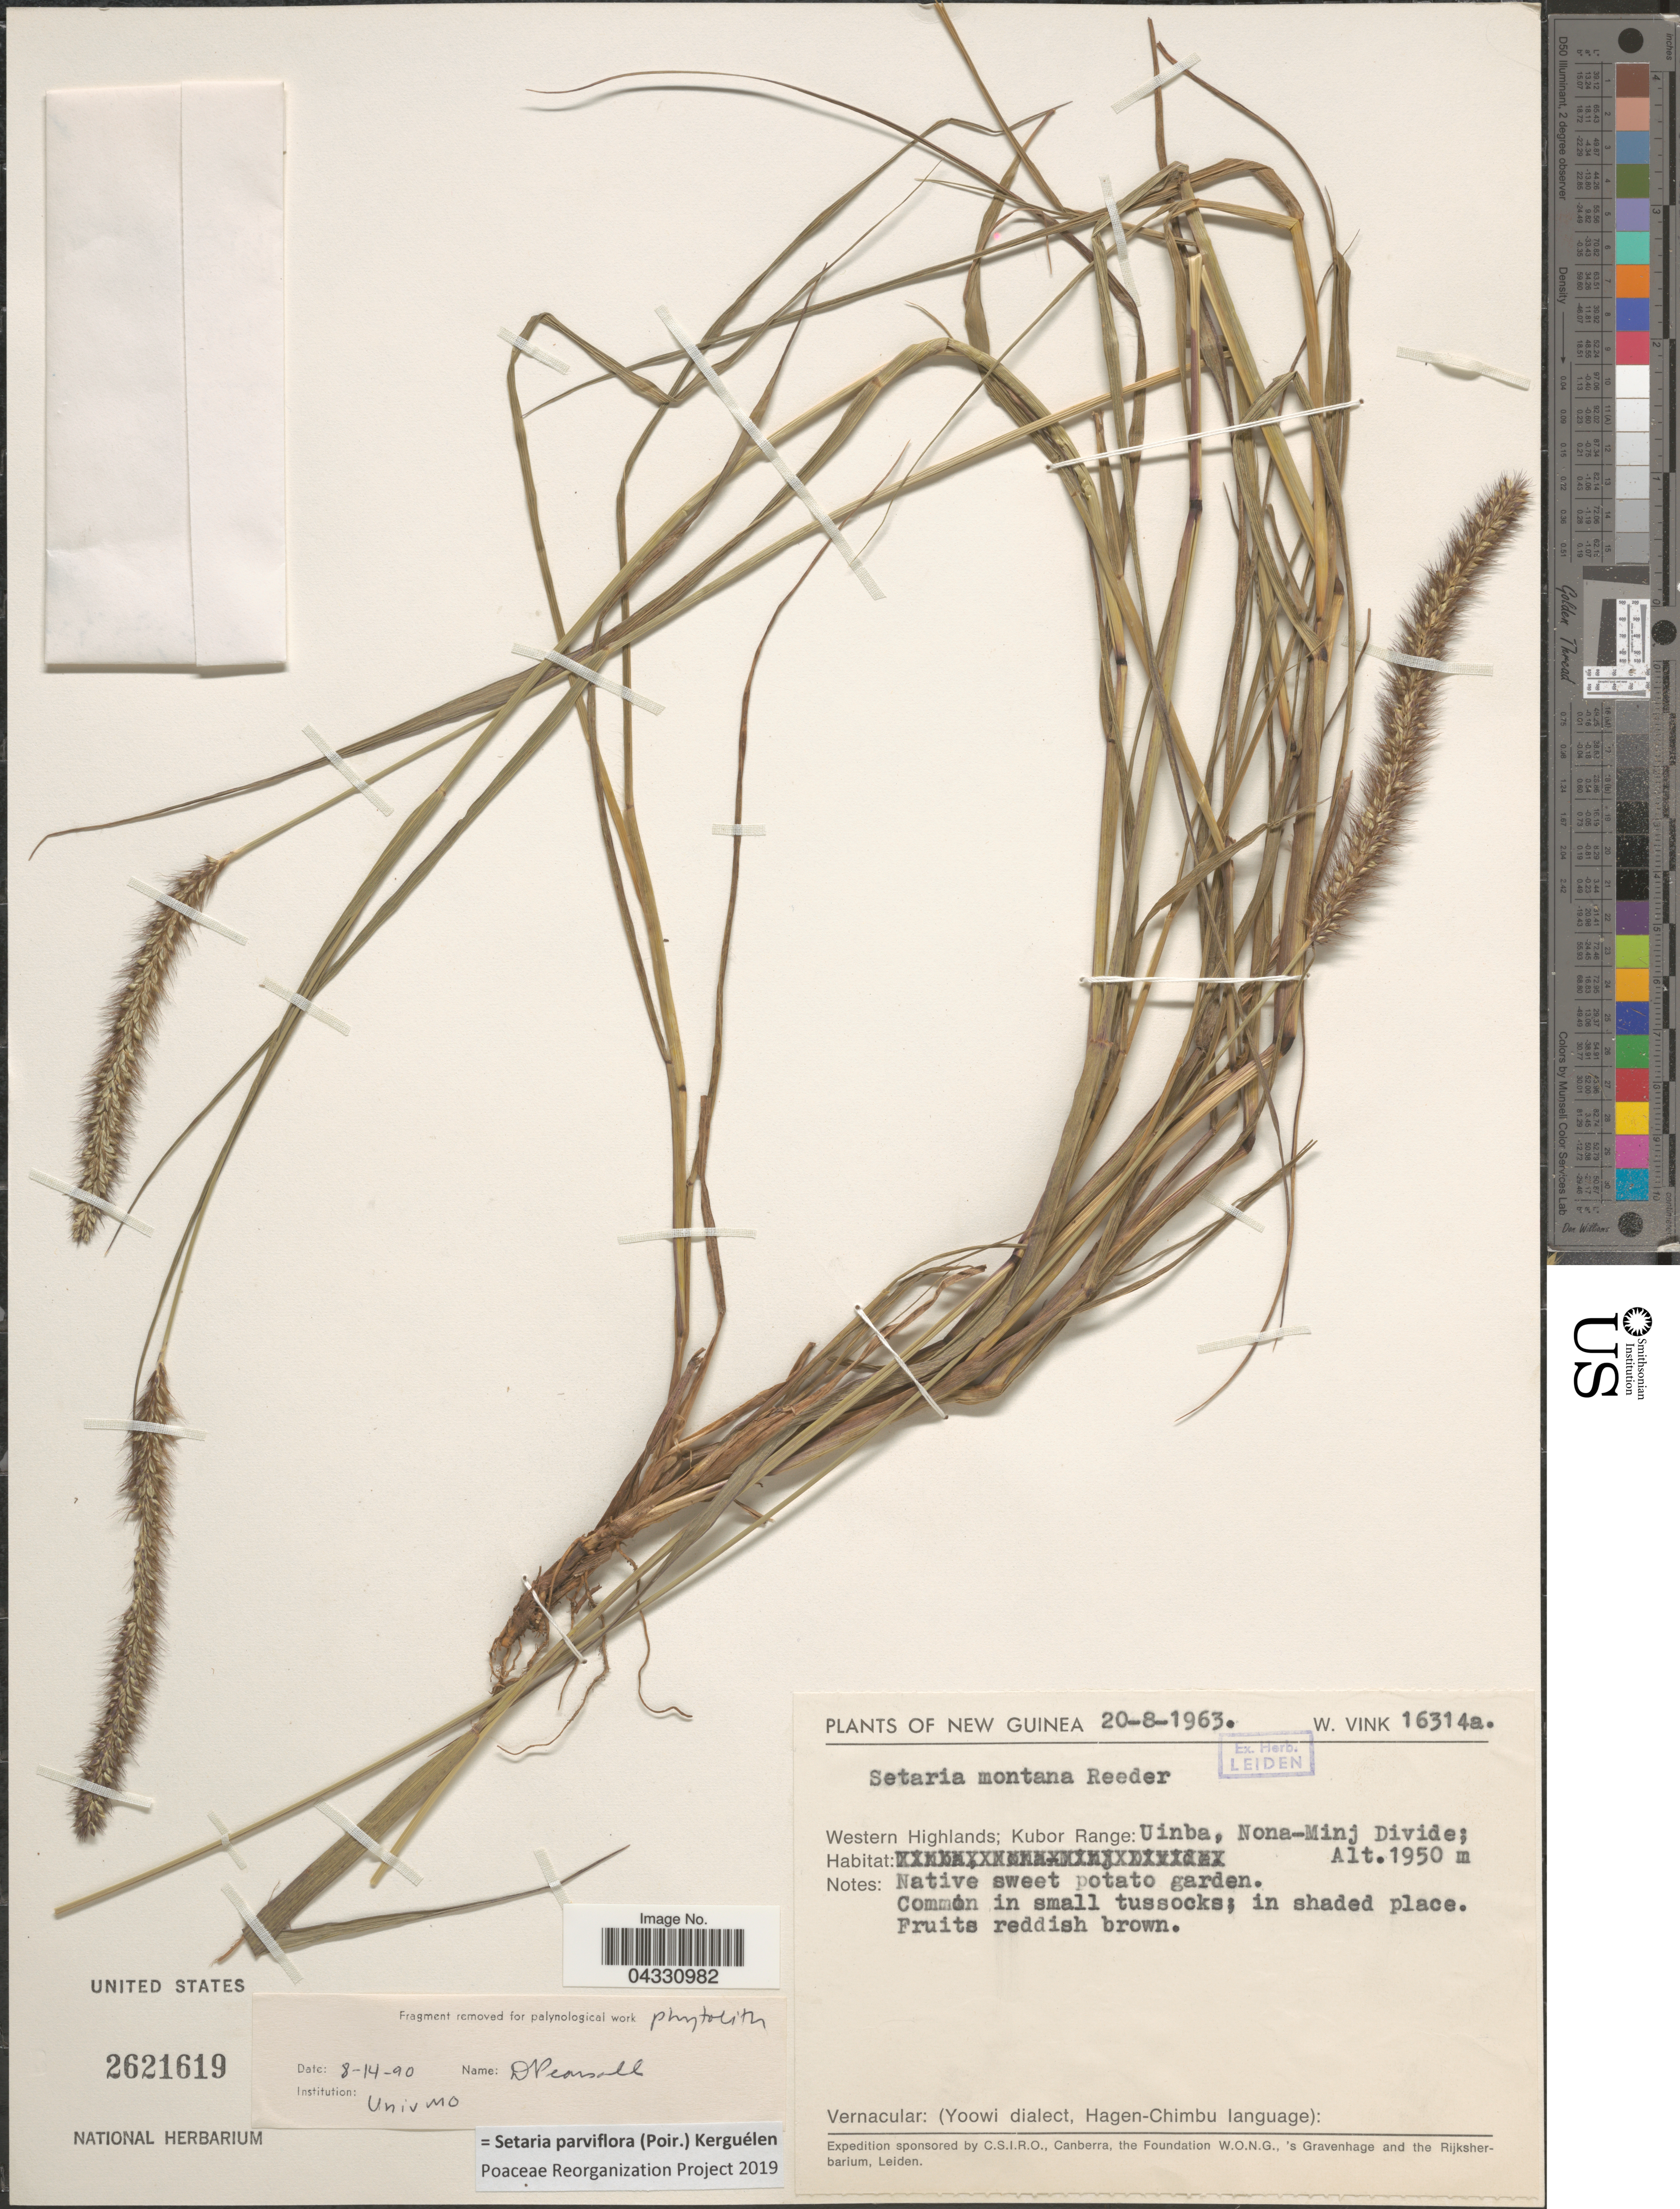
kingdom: Plantae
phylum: Tracheophyta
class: Liliopsida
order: Poales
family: Poaceae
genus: Setaria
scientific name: Setaria parviflora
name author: (Poir.) Kerguélen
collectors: W. Vink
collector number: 16314a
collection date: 1963-08-20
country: Papua New Guinea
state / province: Western Highlands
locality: New Guinea. Kubor Range: Uinba, Nona-Minj Divide.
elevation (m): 1950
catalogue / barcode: US 2621619